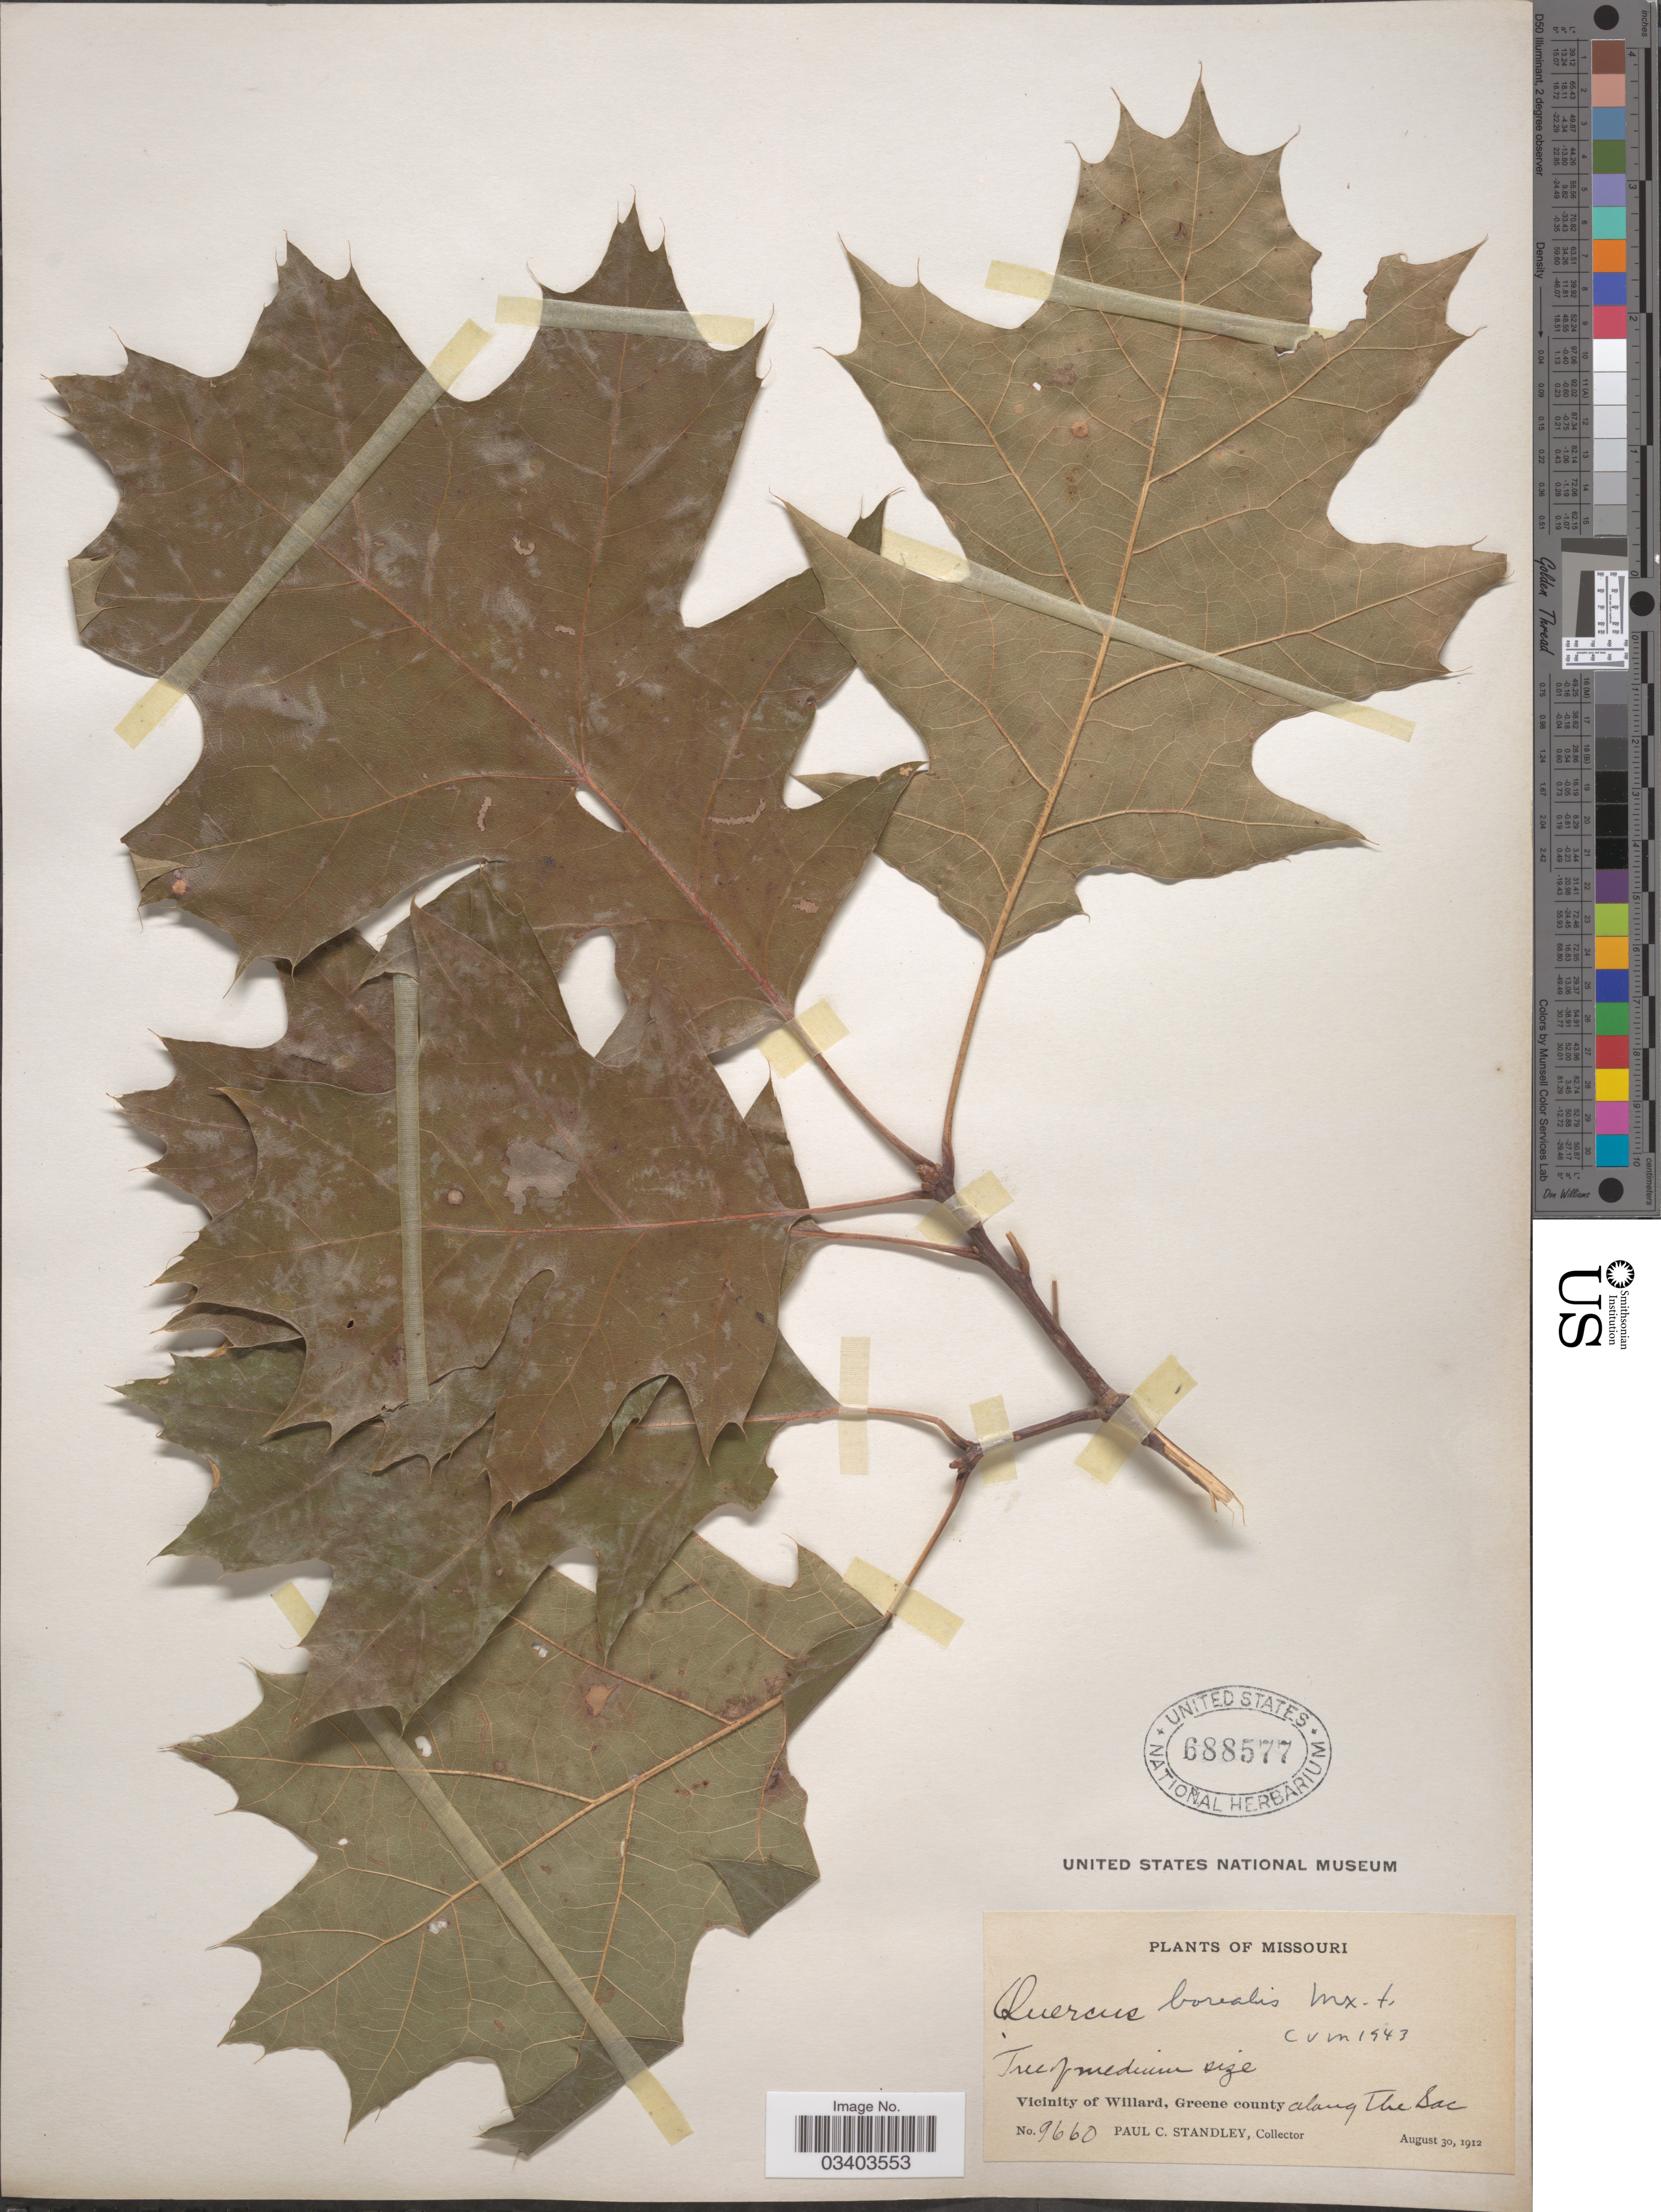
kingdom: Plantae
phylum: Tracheophyta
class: Magnoliopsida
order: Fagales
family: Fagaceae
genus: Quercus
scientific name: Quercus borealis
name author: F. Michx.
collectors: P. C. Standley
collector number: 9660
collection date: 1912-08-30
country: United States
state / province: Missouri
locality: Vicinity of Willard, Greene county. Along the Sac.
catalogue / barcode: US 688577